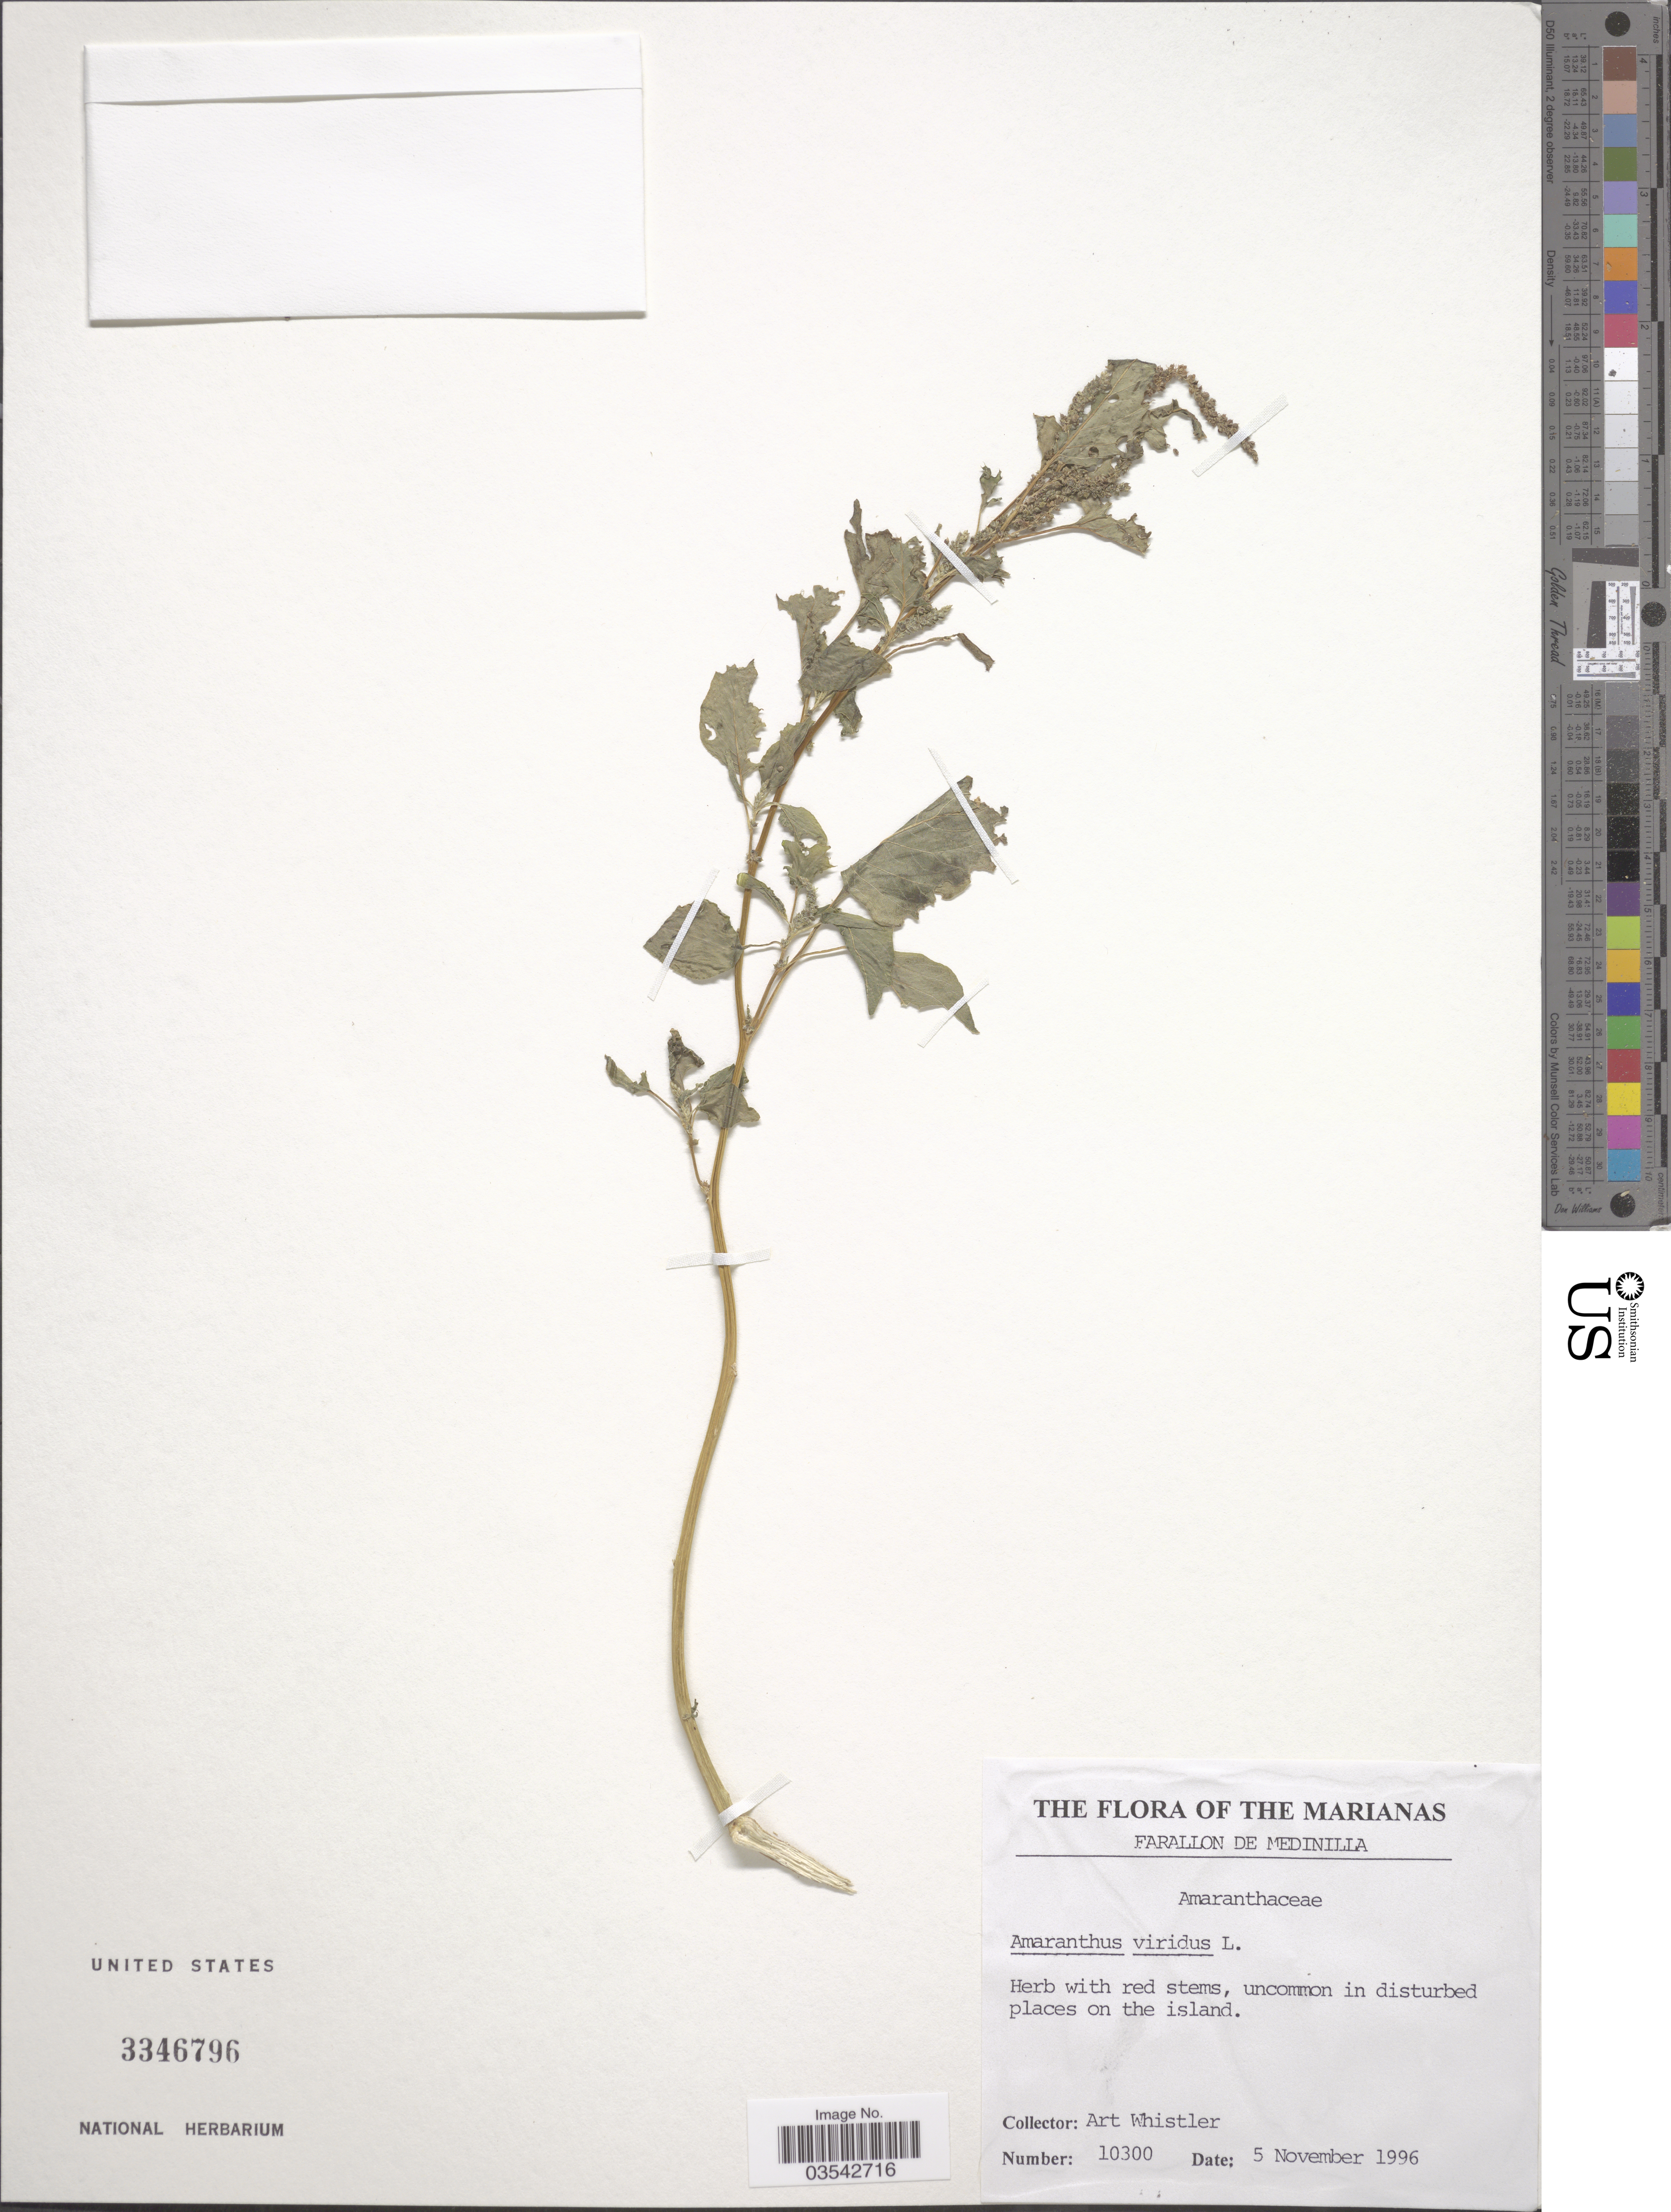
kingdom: Plantae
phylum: Tracheophyta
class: Magnoliopsida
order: Caryophyllales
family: Amaranthaceae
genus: Amaranthus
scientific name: Amaranthus viridis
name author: L.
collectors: A. Whistler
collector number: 10300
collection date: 1996-11-05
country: Northern Mariana Islands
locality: The Marianas. Farallon de Medinilla.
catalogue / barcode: US 3346796